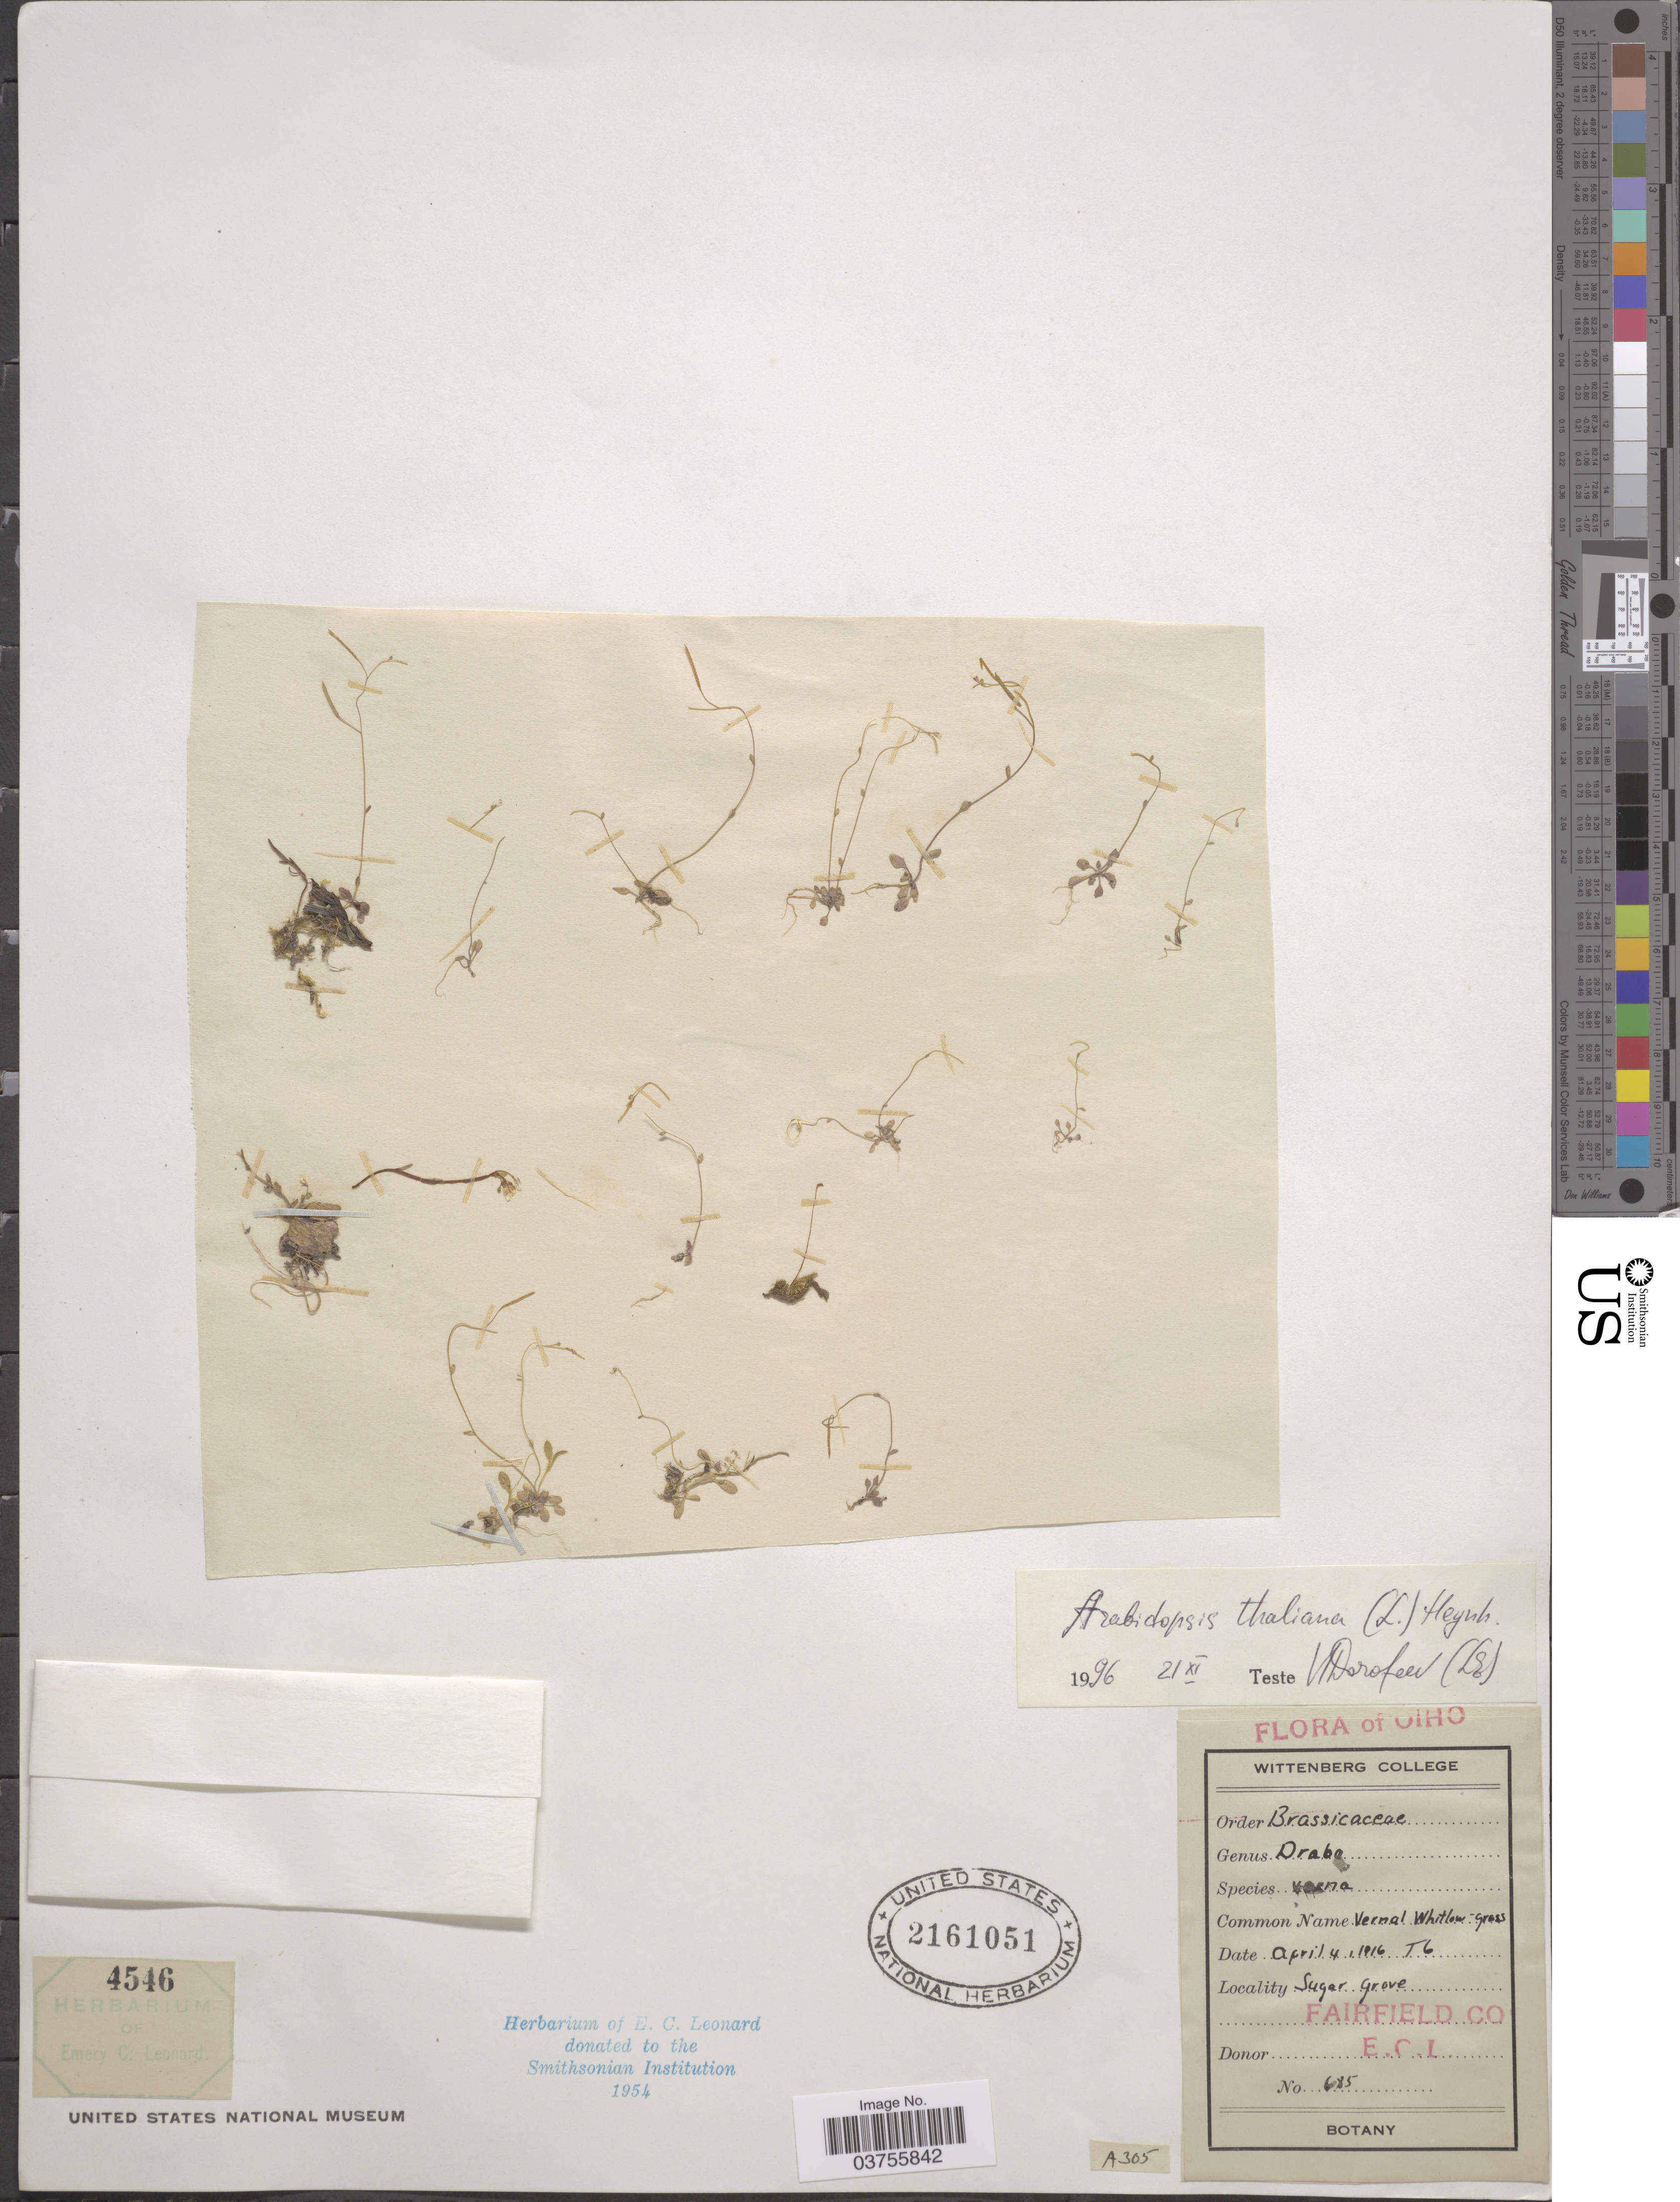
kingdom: Plantae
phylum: Tracheophyta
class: Magnoliopsida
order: Brassicales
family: Brassicaceae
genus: Arabidopsis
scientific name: Arabidopsis thaliana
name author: (L.) Heynh.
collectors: E. C. Leonard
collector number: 685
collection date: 1916-04-04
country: United States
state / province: Ohio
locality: T6. Sugar Grove. Fairfield Co.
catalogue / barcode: US 2161051